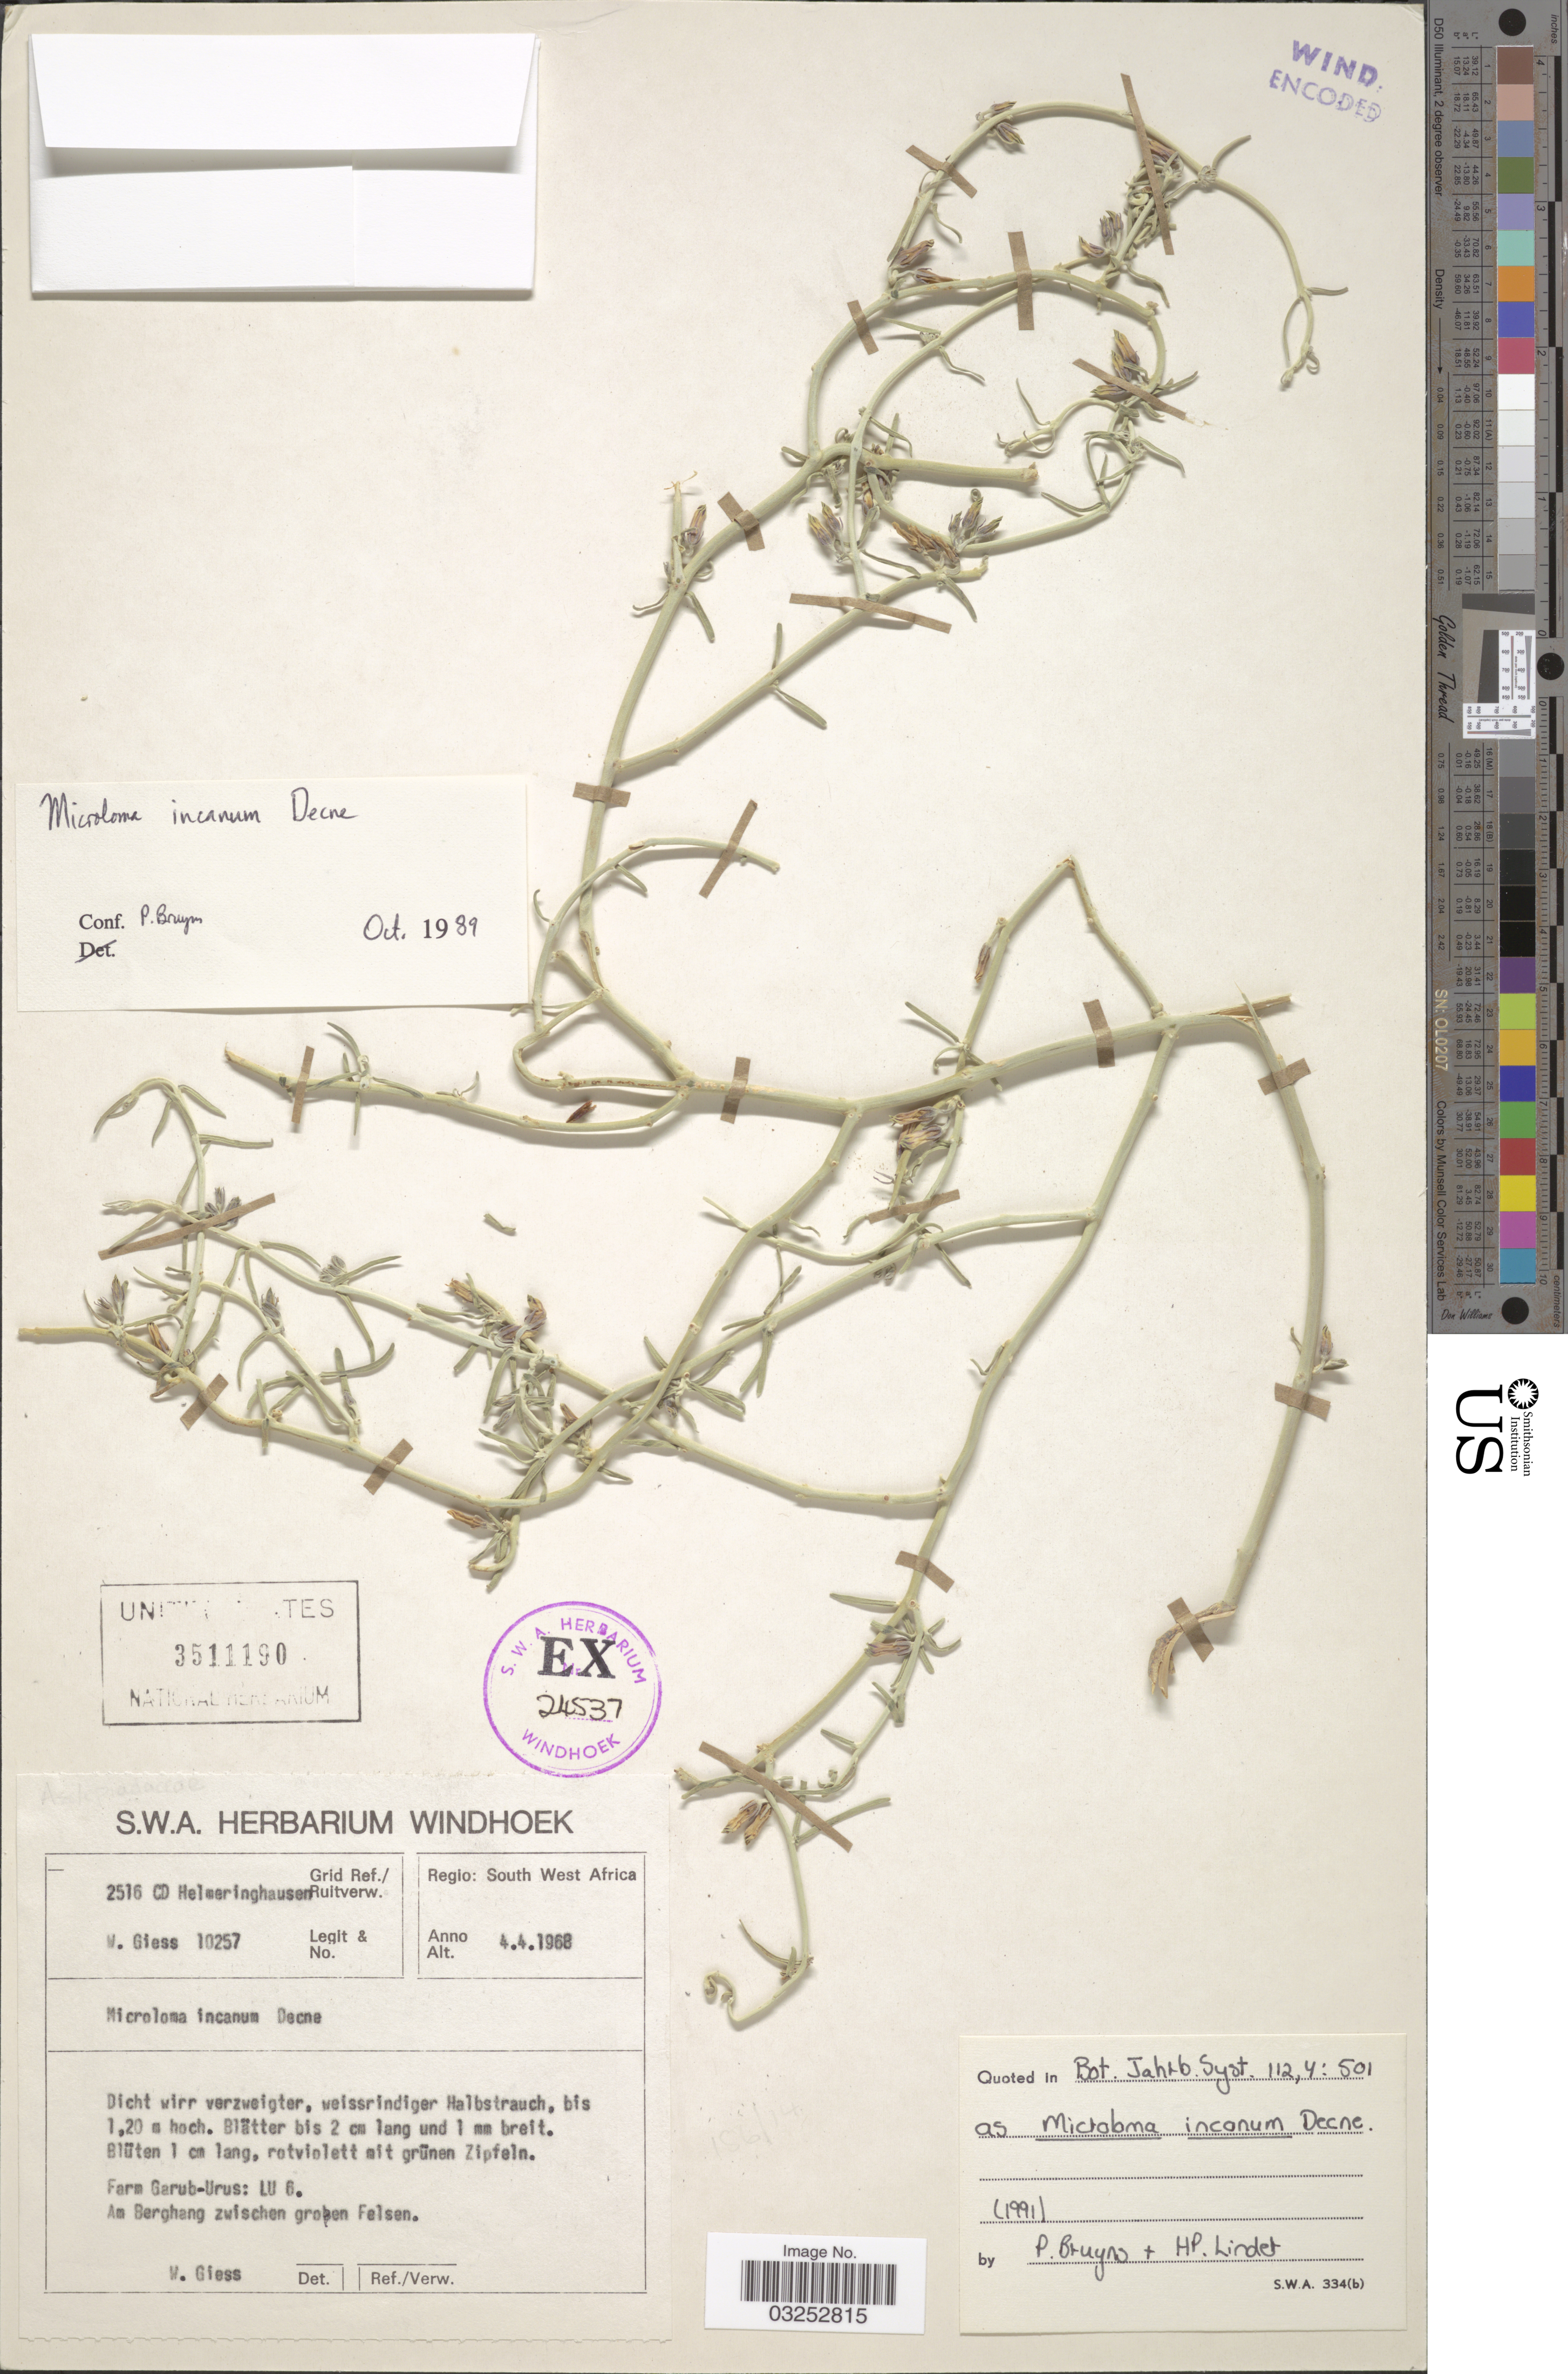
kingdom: Plantae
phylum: Tracheophyta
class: Magnoliopsida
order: Gentianales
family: Apocynaceae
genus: Microloma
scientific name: Microloma incanum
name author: Decne.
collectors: W. Giess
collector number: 10257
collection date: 1968-04-04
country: Namibia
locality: Regio: South West Africa, Grid Ref./Ruitverw. 2516 CD Helmeringhausen, Farm Garub-Urus: LU 6.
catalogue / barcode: US 3511190